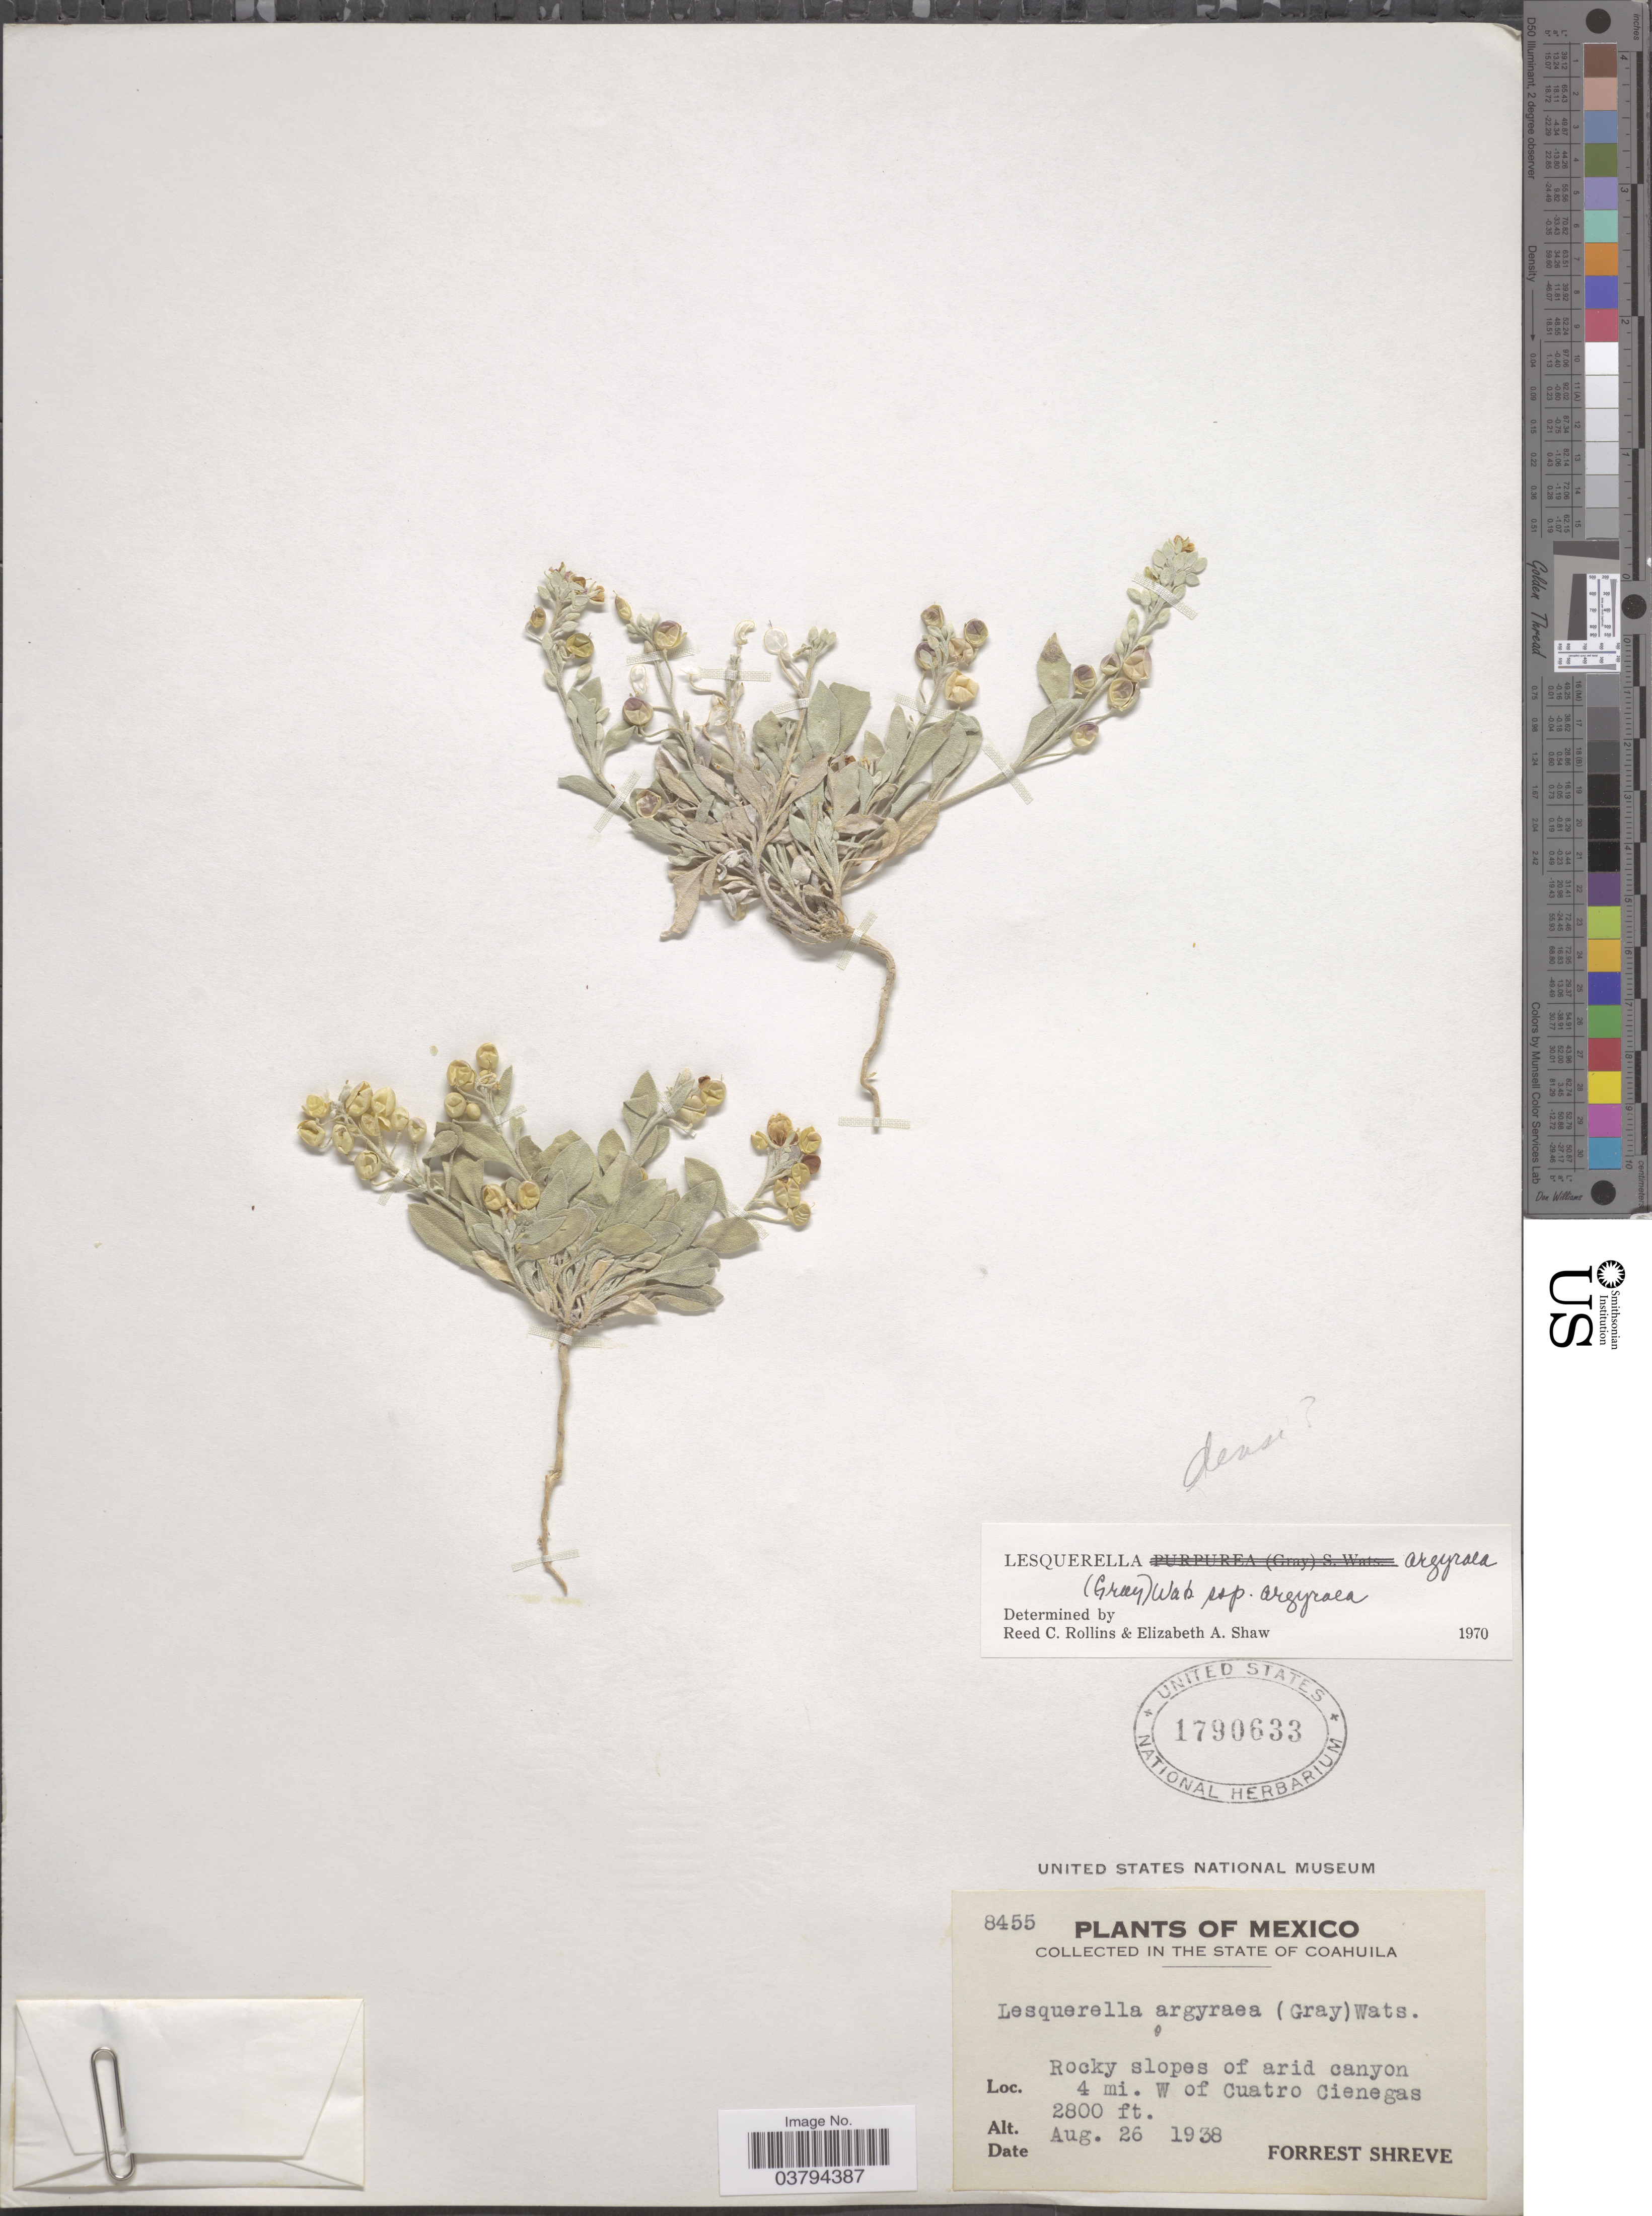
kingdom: Plantae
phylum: Tracheophyta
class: Magnoliopsida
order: Brassicales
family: Brassicaceae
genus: Lesquerella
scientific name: Lesquerella argyraea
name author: (A. Gray) S. Watson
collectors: F. Shreve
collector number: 8455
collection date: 1938-08-26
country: Mexico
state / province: Coahuila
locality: The State of Coahuila. Rocky slopes of arid canyon 4mi. W of Cuatro Cienegas.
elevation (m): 853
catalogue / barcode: US 1790633